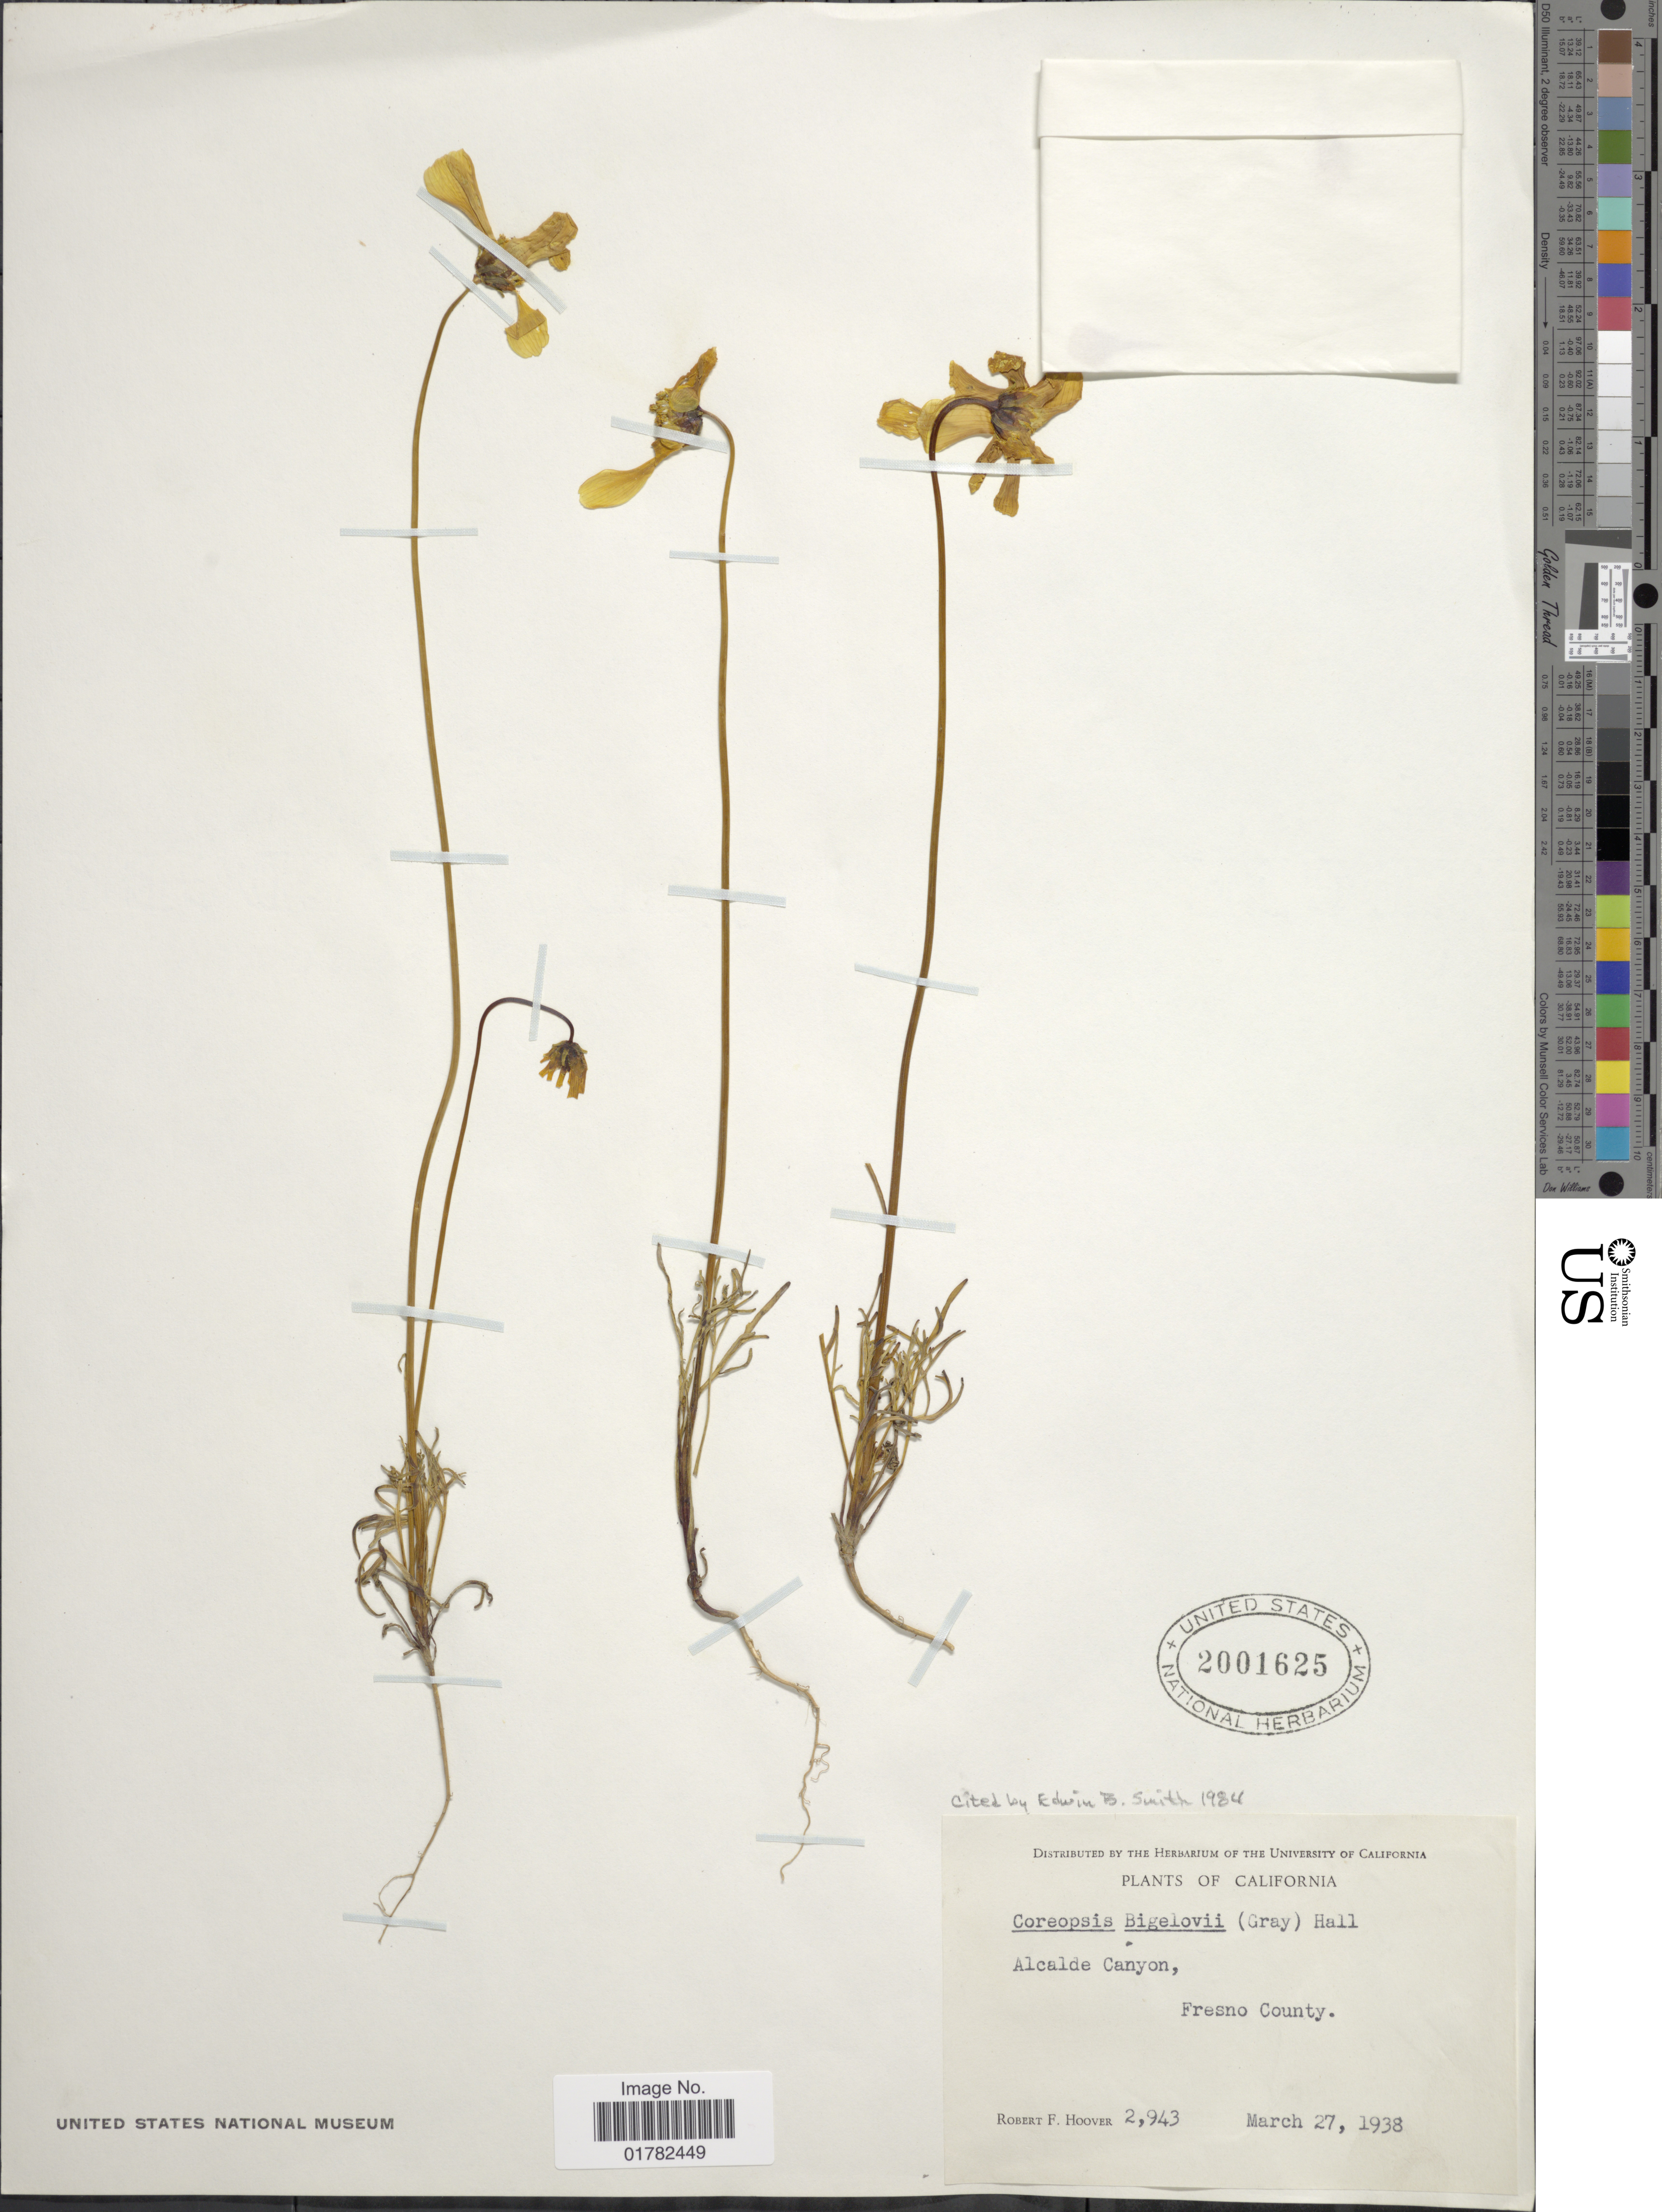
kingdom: Plantae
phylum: Tracheophyta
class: Magnoliopsida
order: Asterales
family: Asteraceae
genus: Coreopsis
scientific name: Coreopsis bigelovii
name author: (A. Gray) Voss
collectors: R. F. Hoover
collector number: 2943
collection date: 1938-03-27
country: United States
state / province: California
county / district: Fresno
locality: Alcalde Canyon, Fresno County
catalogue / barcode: US 2001625